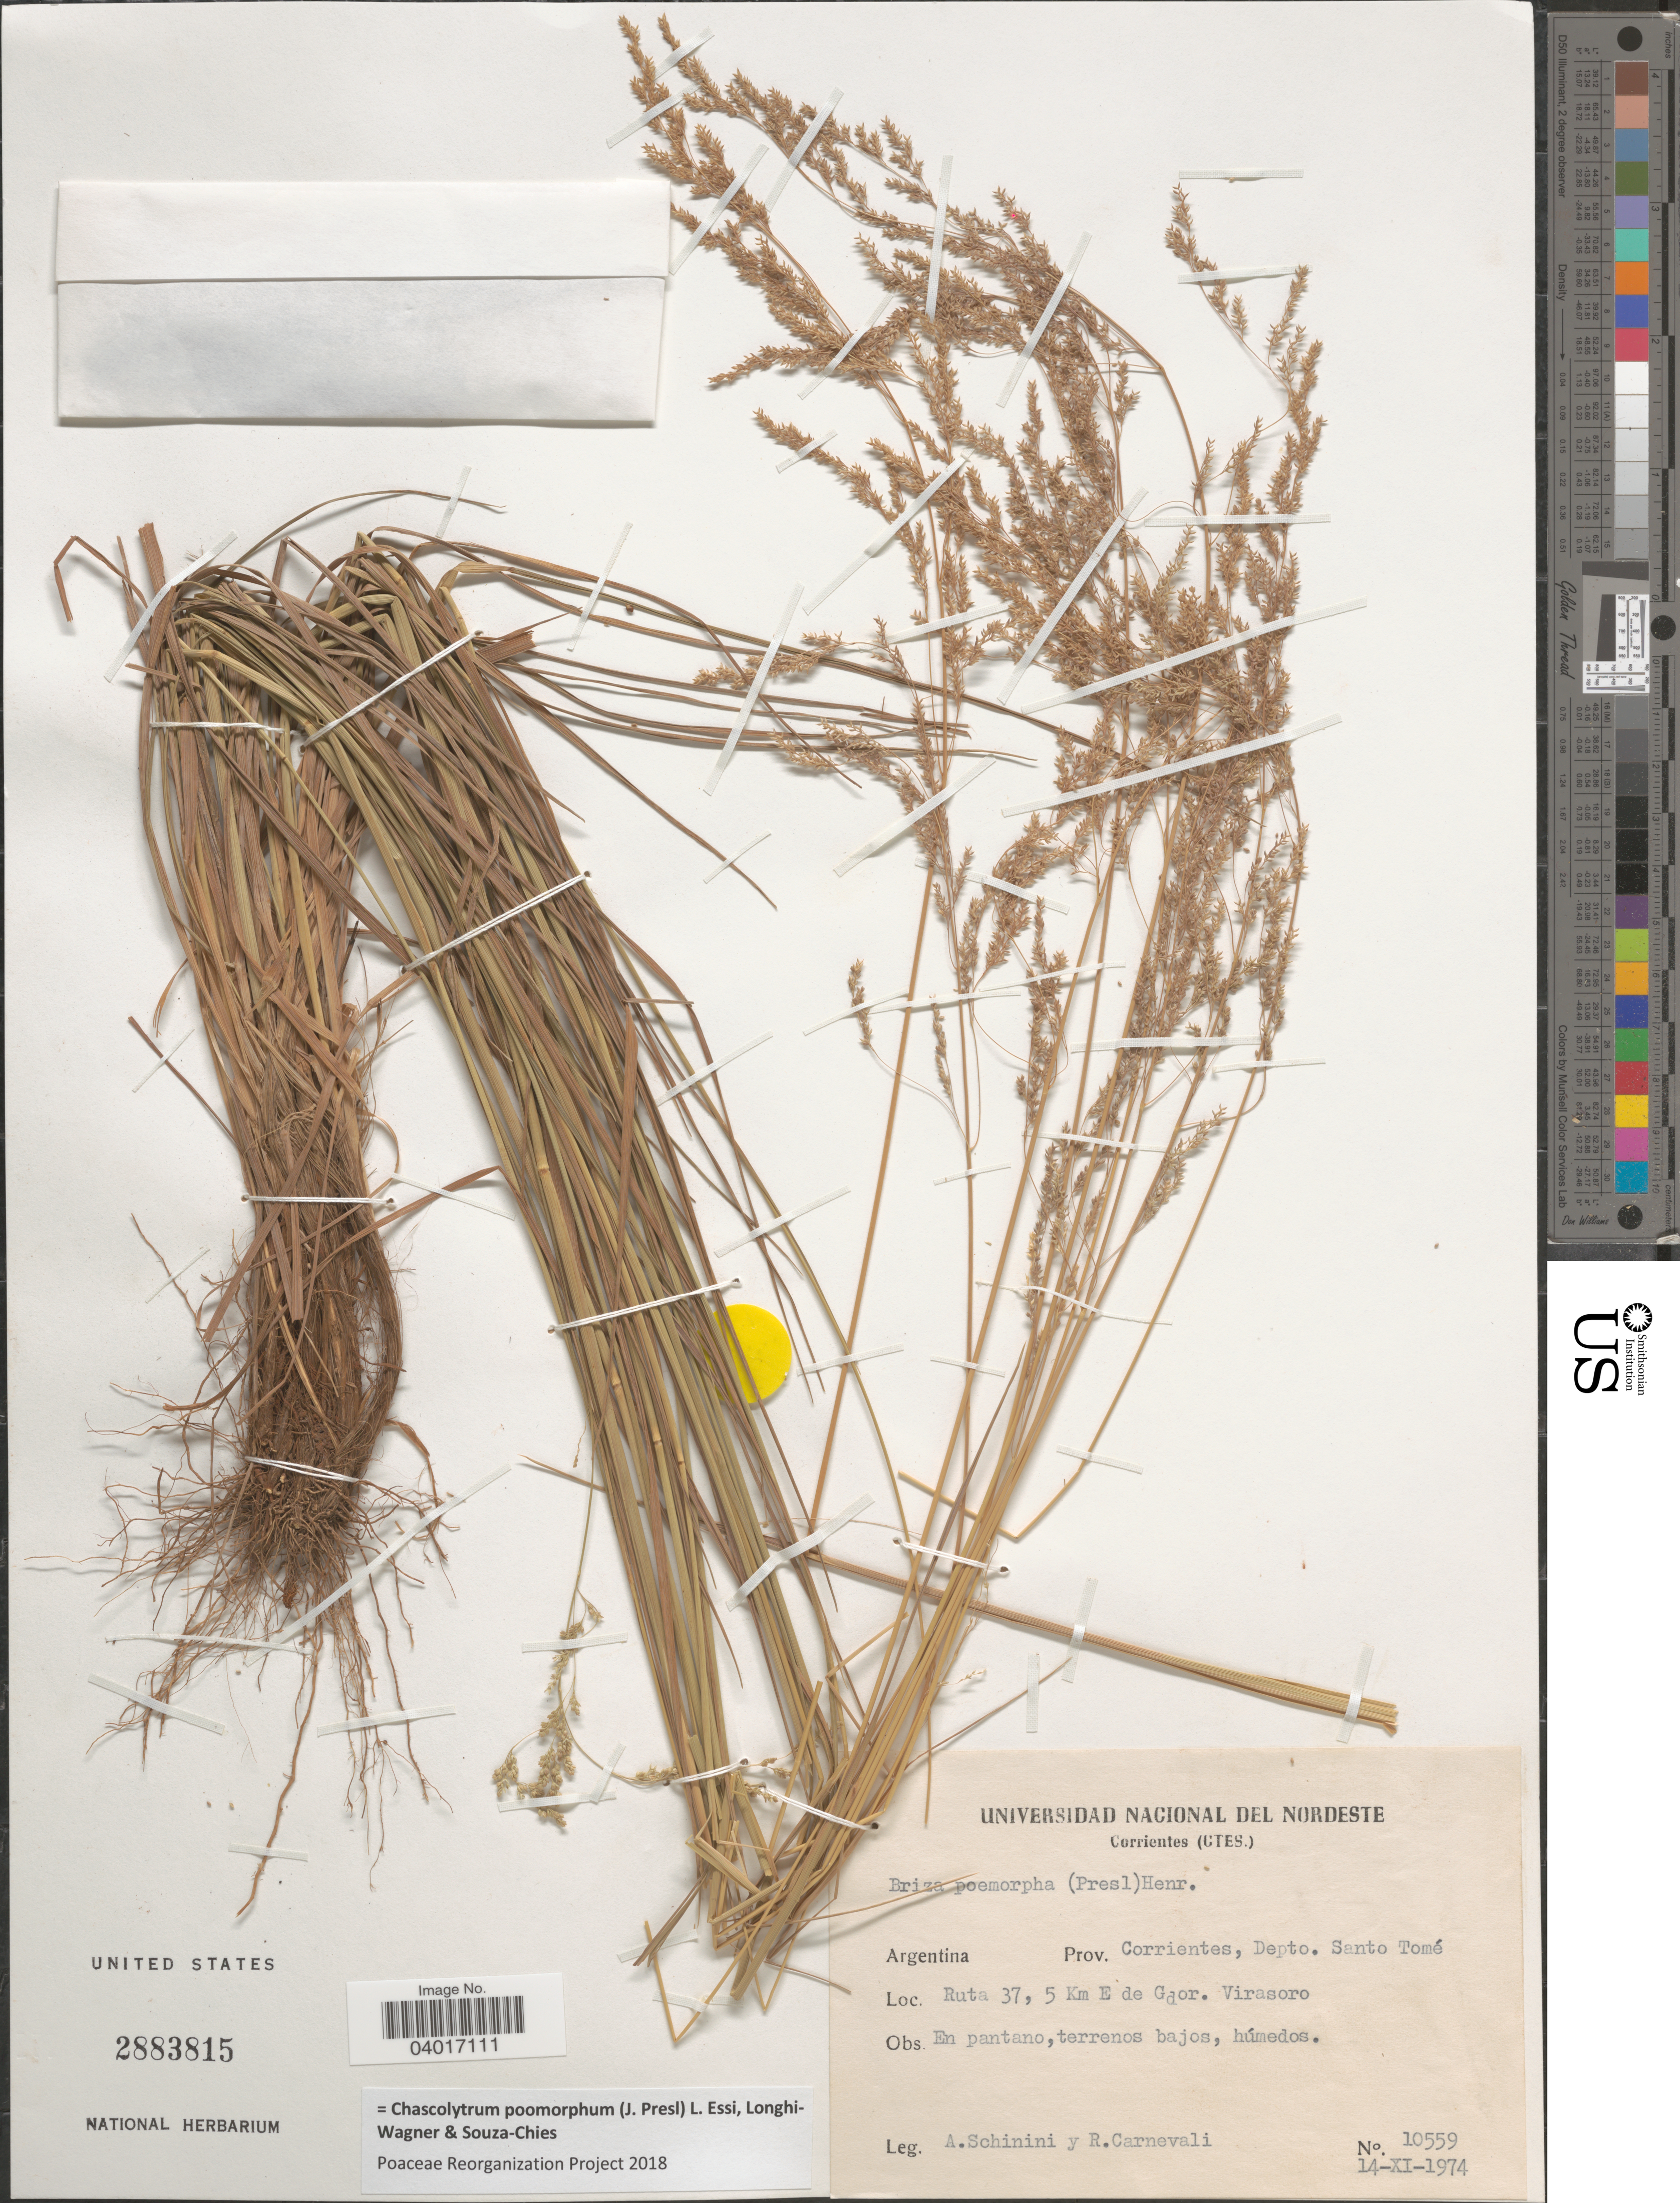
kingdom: Plantae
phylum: Tracheophyta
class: Liliopsida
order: Poales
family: Poaceae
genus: Chascolytrum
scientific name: Chascolytrum poomorphum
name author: (J. Presl) L. Essi et al.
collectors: A. Schinini & R. Carnevali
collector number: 10559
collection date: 1974-11-14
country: Argentina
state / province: Corrientes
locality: Depto. Santo Tomé. Ruta 37, 5 Km E de Gaor. Virasoro.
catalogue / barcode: US 2883815